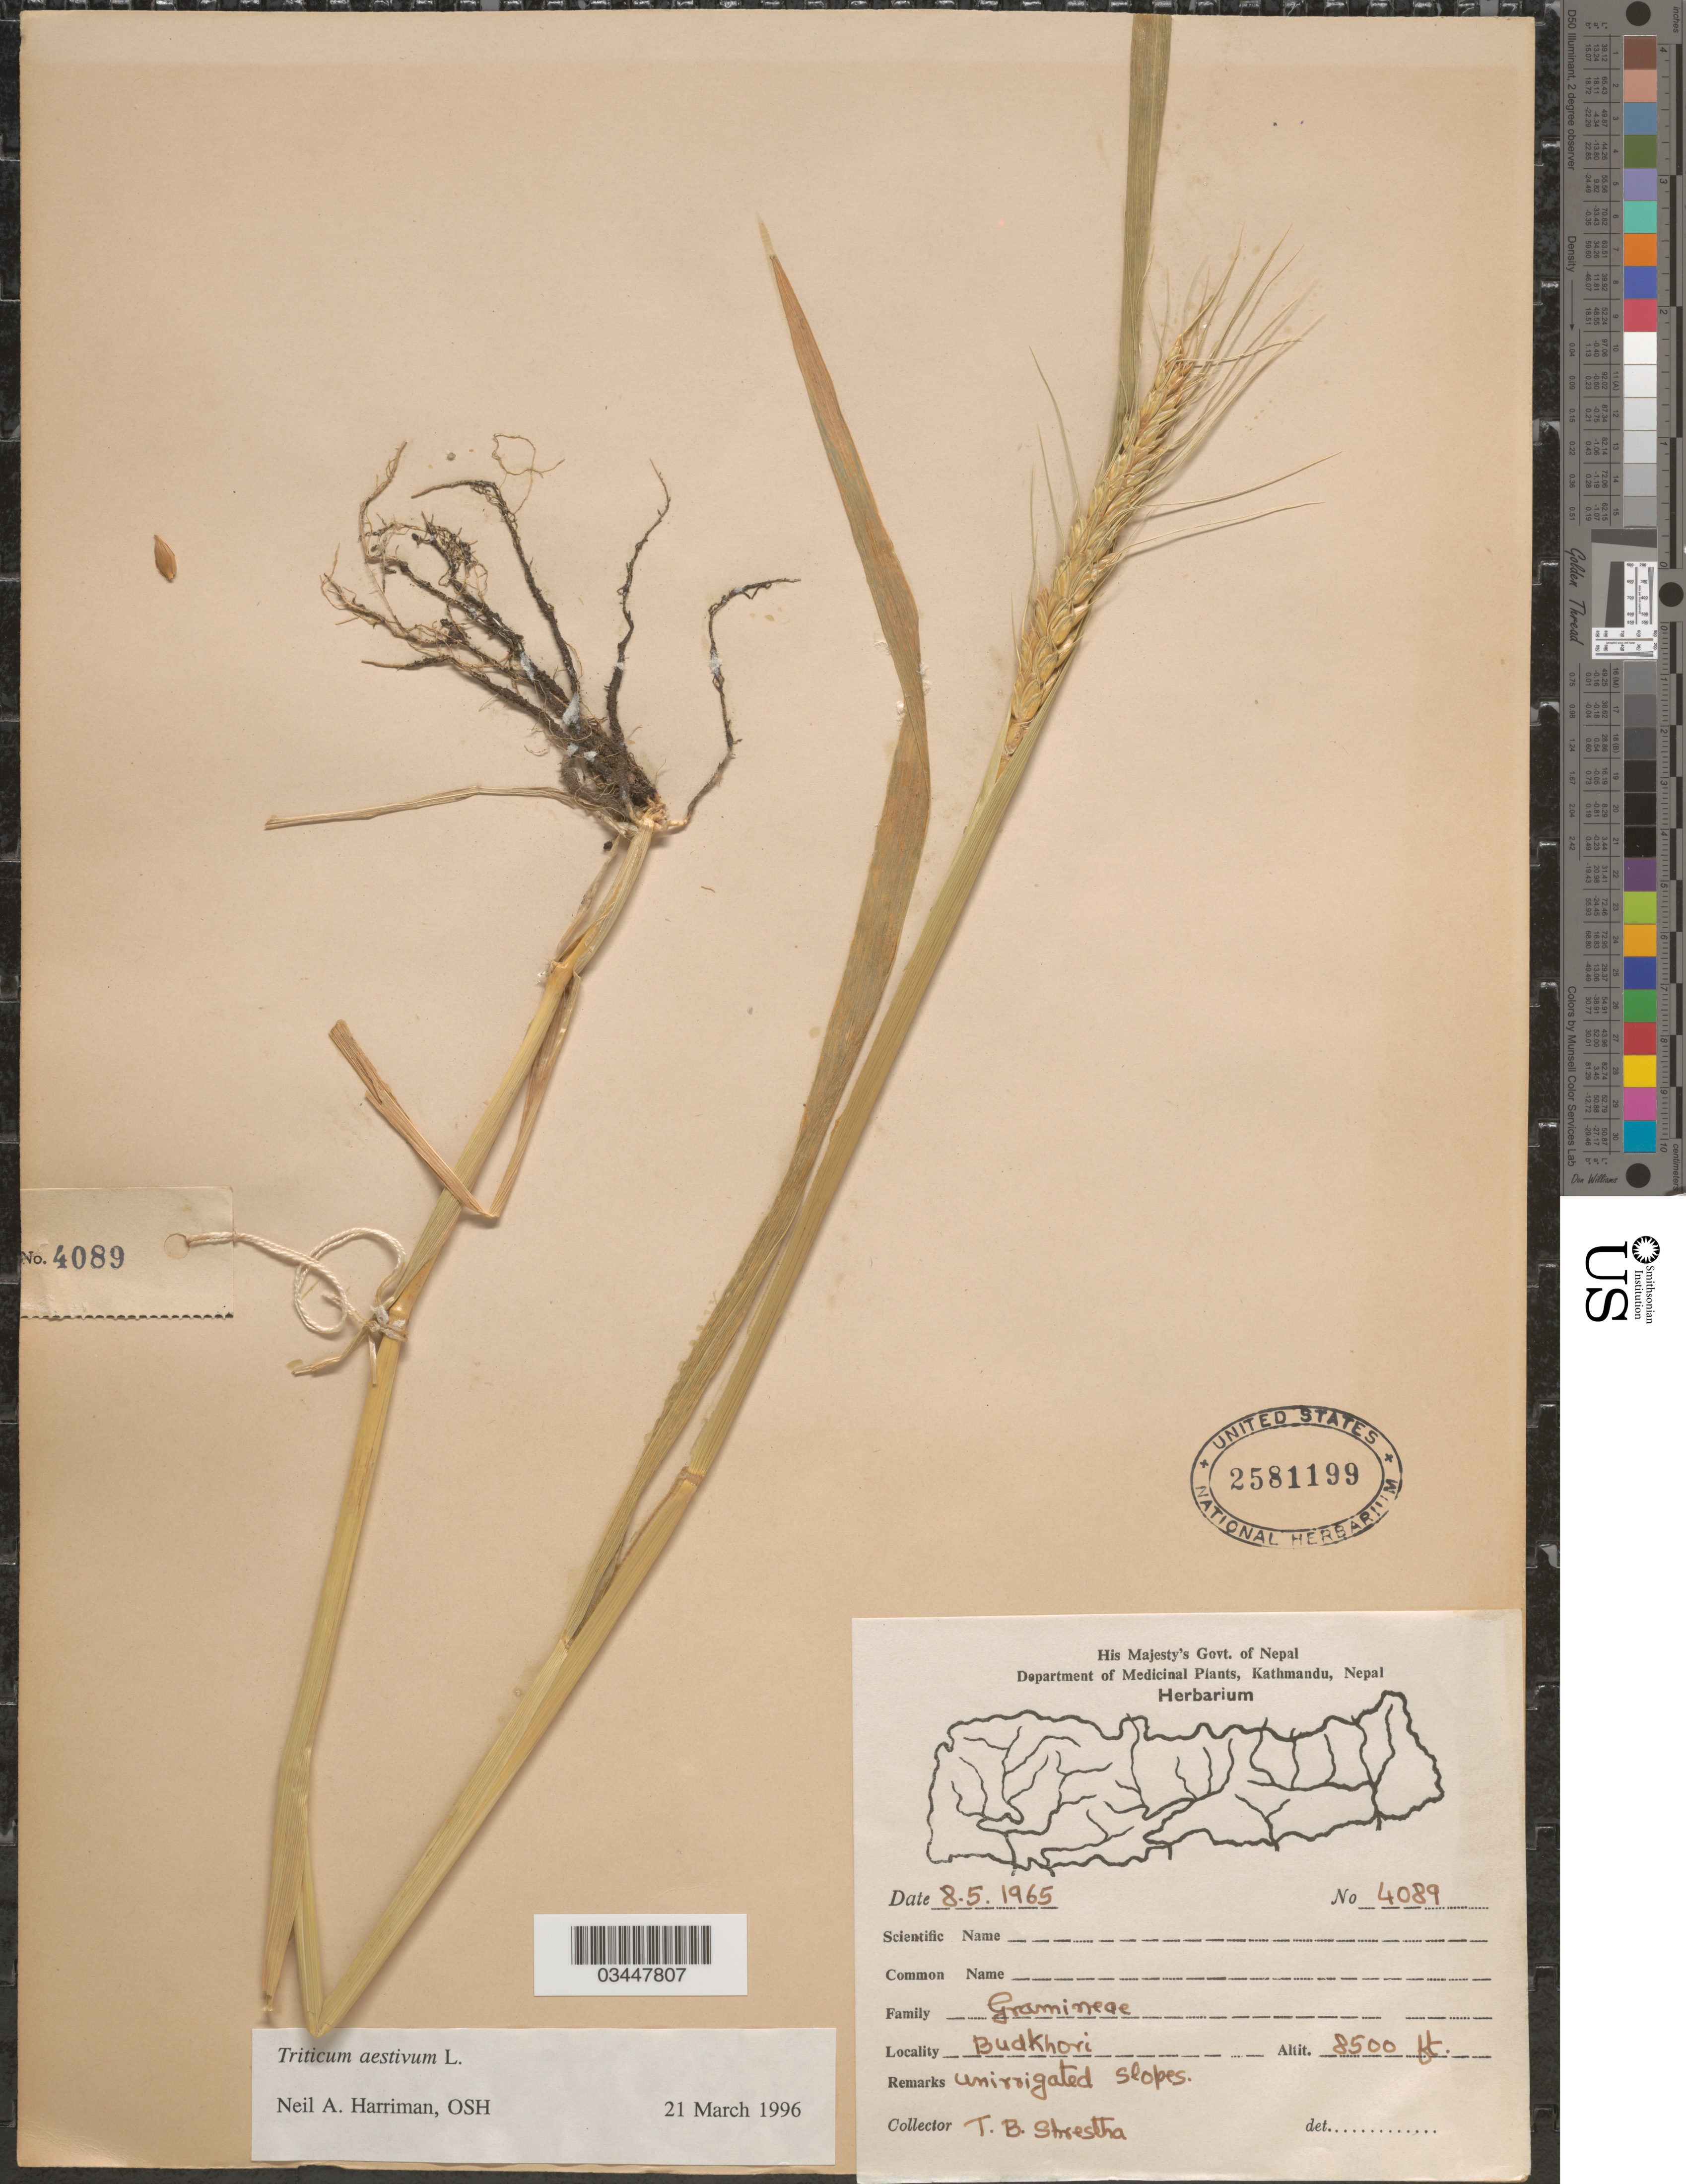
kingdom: Plantae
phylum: Tracheophyta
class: Liliopsida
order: Poales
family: Poaceae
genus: Triticum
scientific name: Triticum aestivum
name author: L.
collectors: T. B. Shrestha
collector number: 4089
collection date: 1965-05-08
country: Nepal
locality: Budkhori. Unirrigated Slopes.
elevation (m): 2591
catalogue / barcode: US 2581199